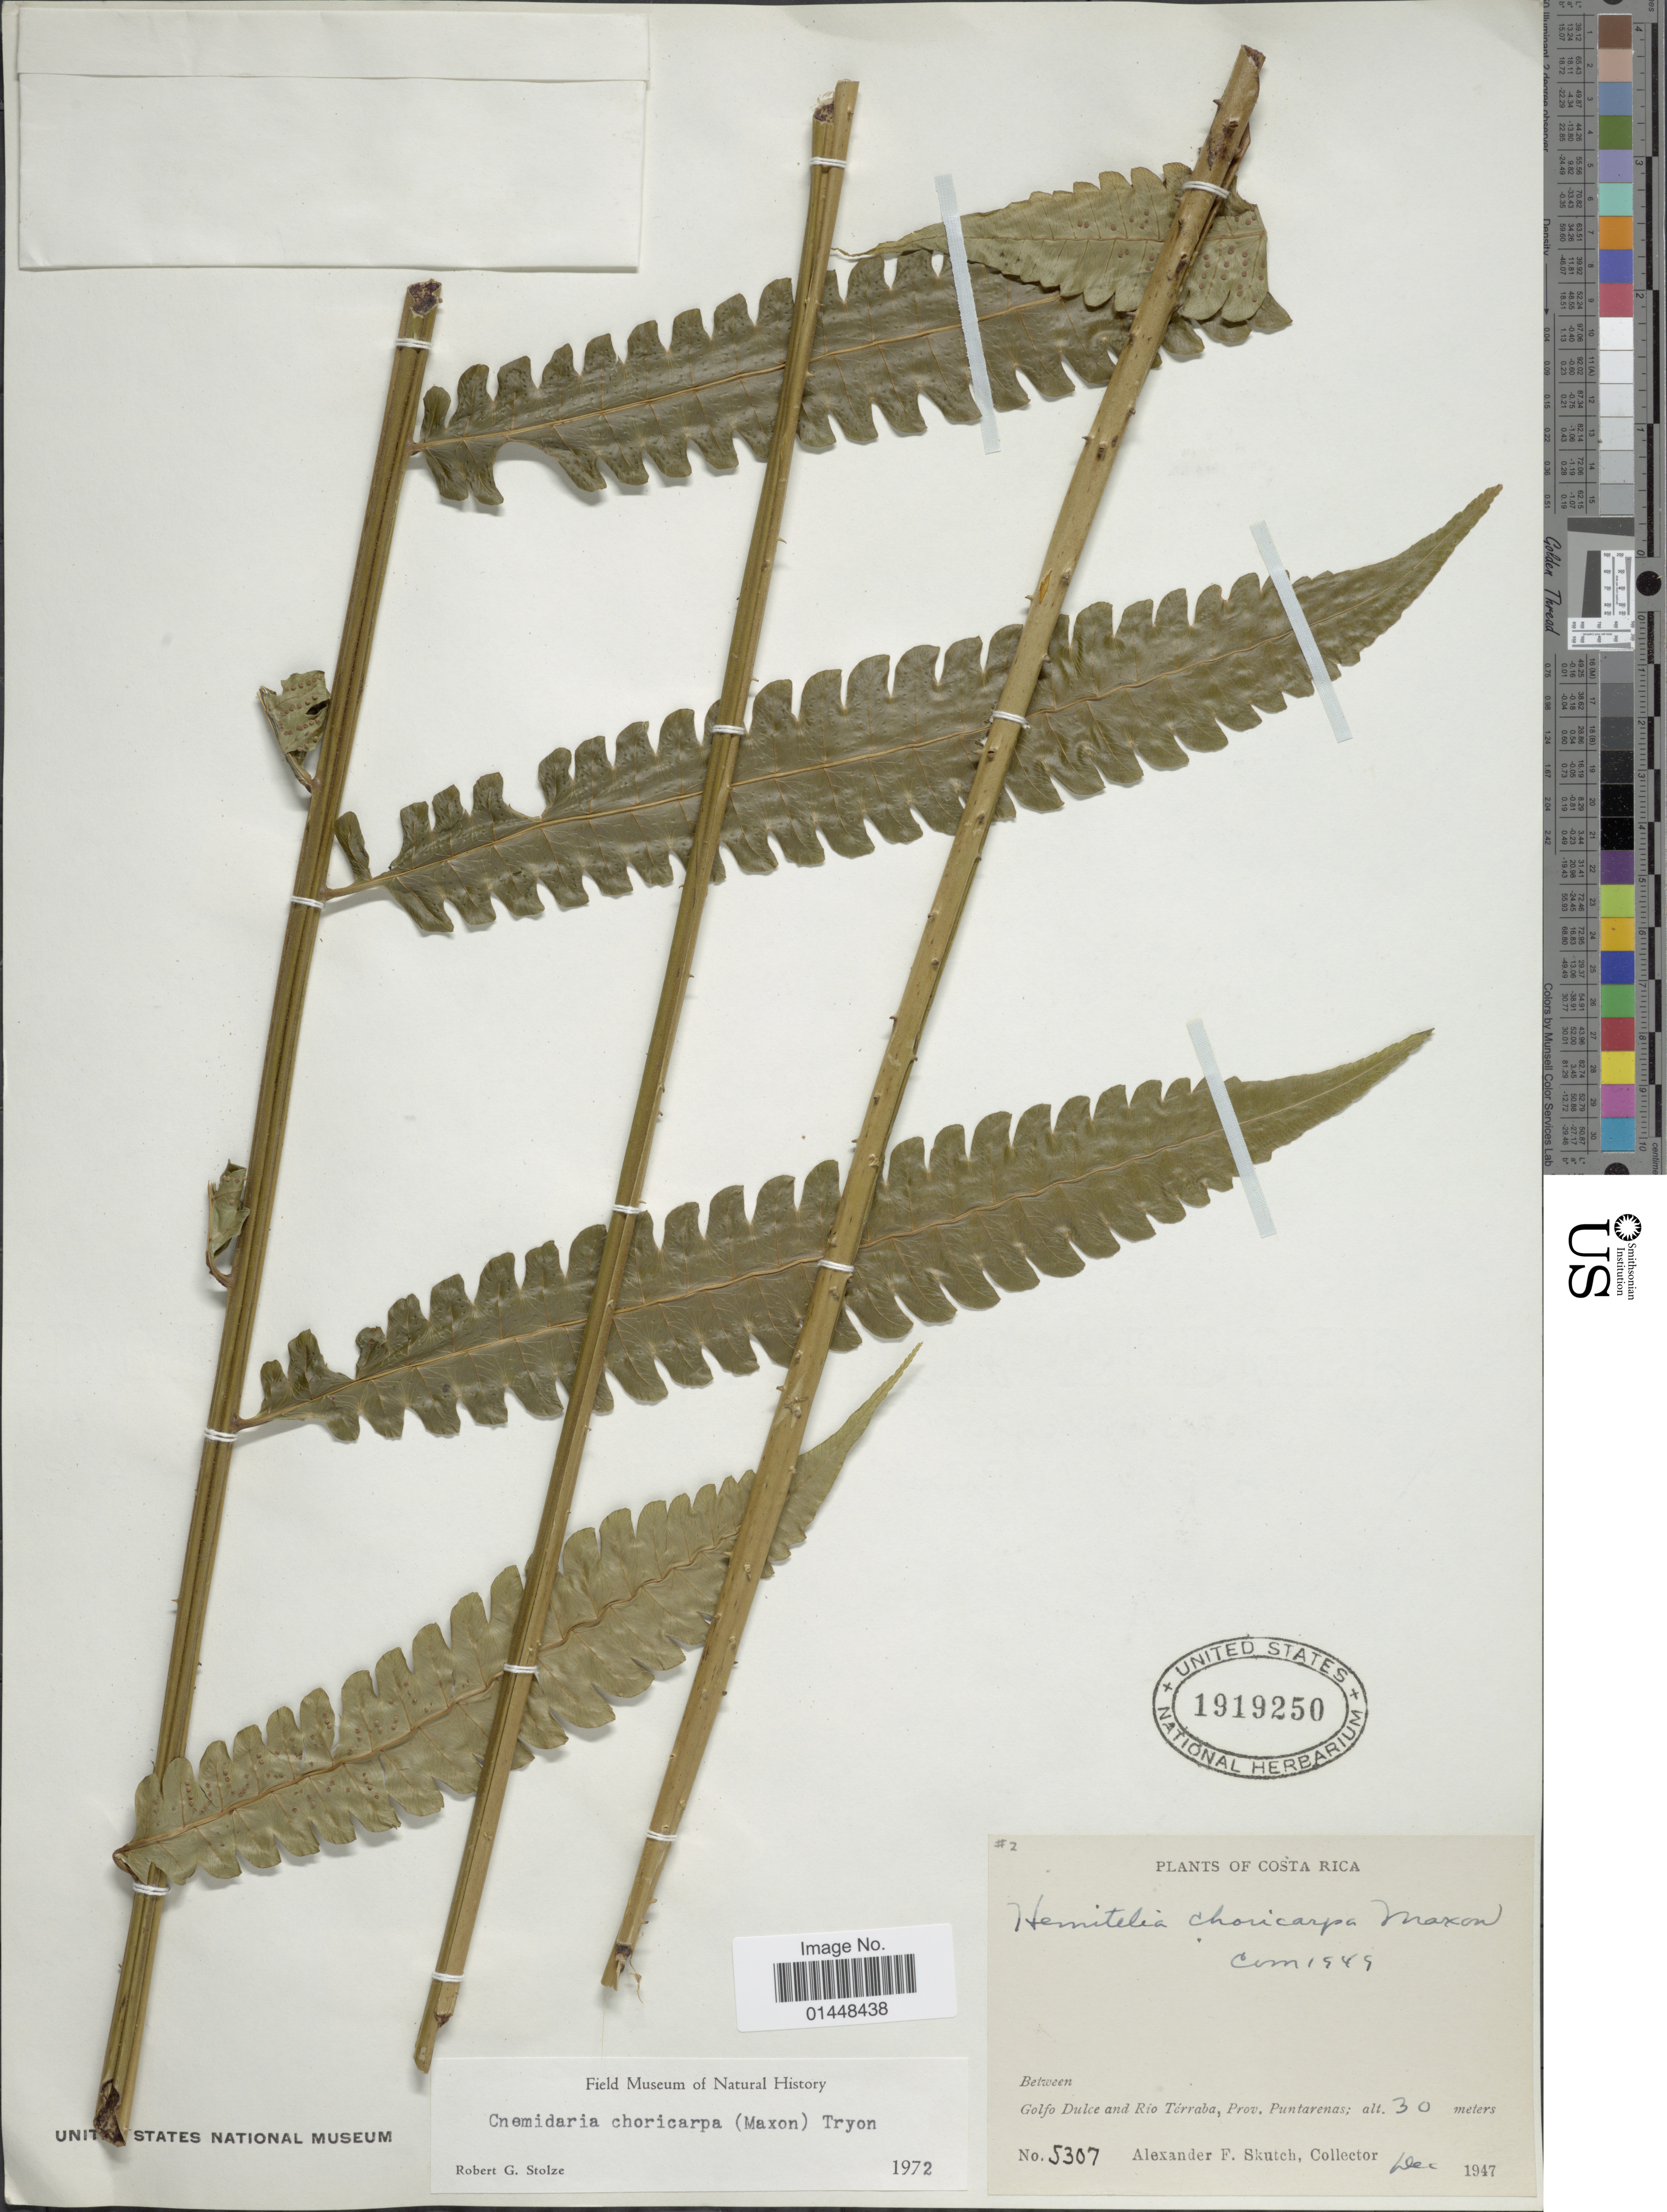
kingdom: Plantae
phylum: Tracheophyta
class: Polypodiopsida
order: Cyatheales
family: Cyatheaceae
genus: Cyathea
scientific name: Cyathea choricarpa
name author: (Maxon) Domin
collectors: A. F. Skutch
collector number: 5307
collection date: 1947-12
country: Costa Rica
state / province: Puntarenas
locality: Between Golfo Dulce and Rio Terraba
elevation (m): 30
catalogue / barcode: US 1919250